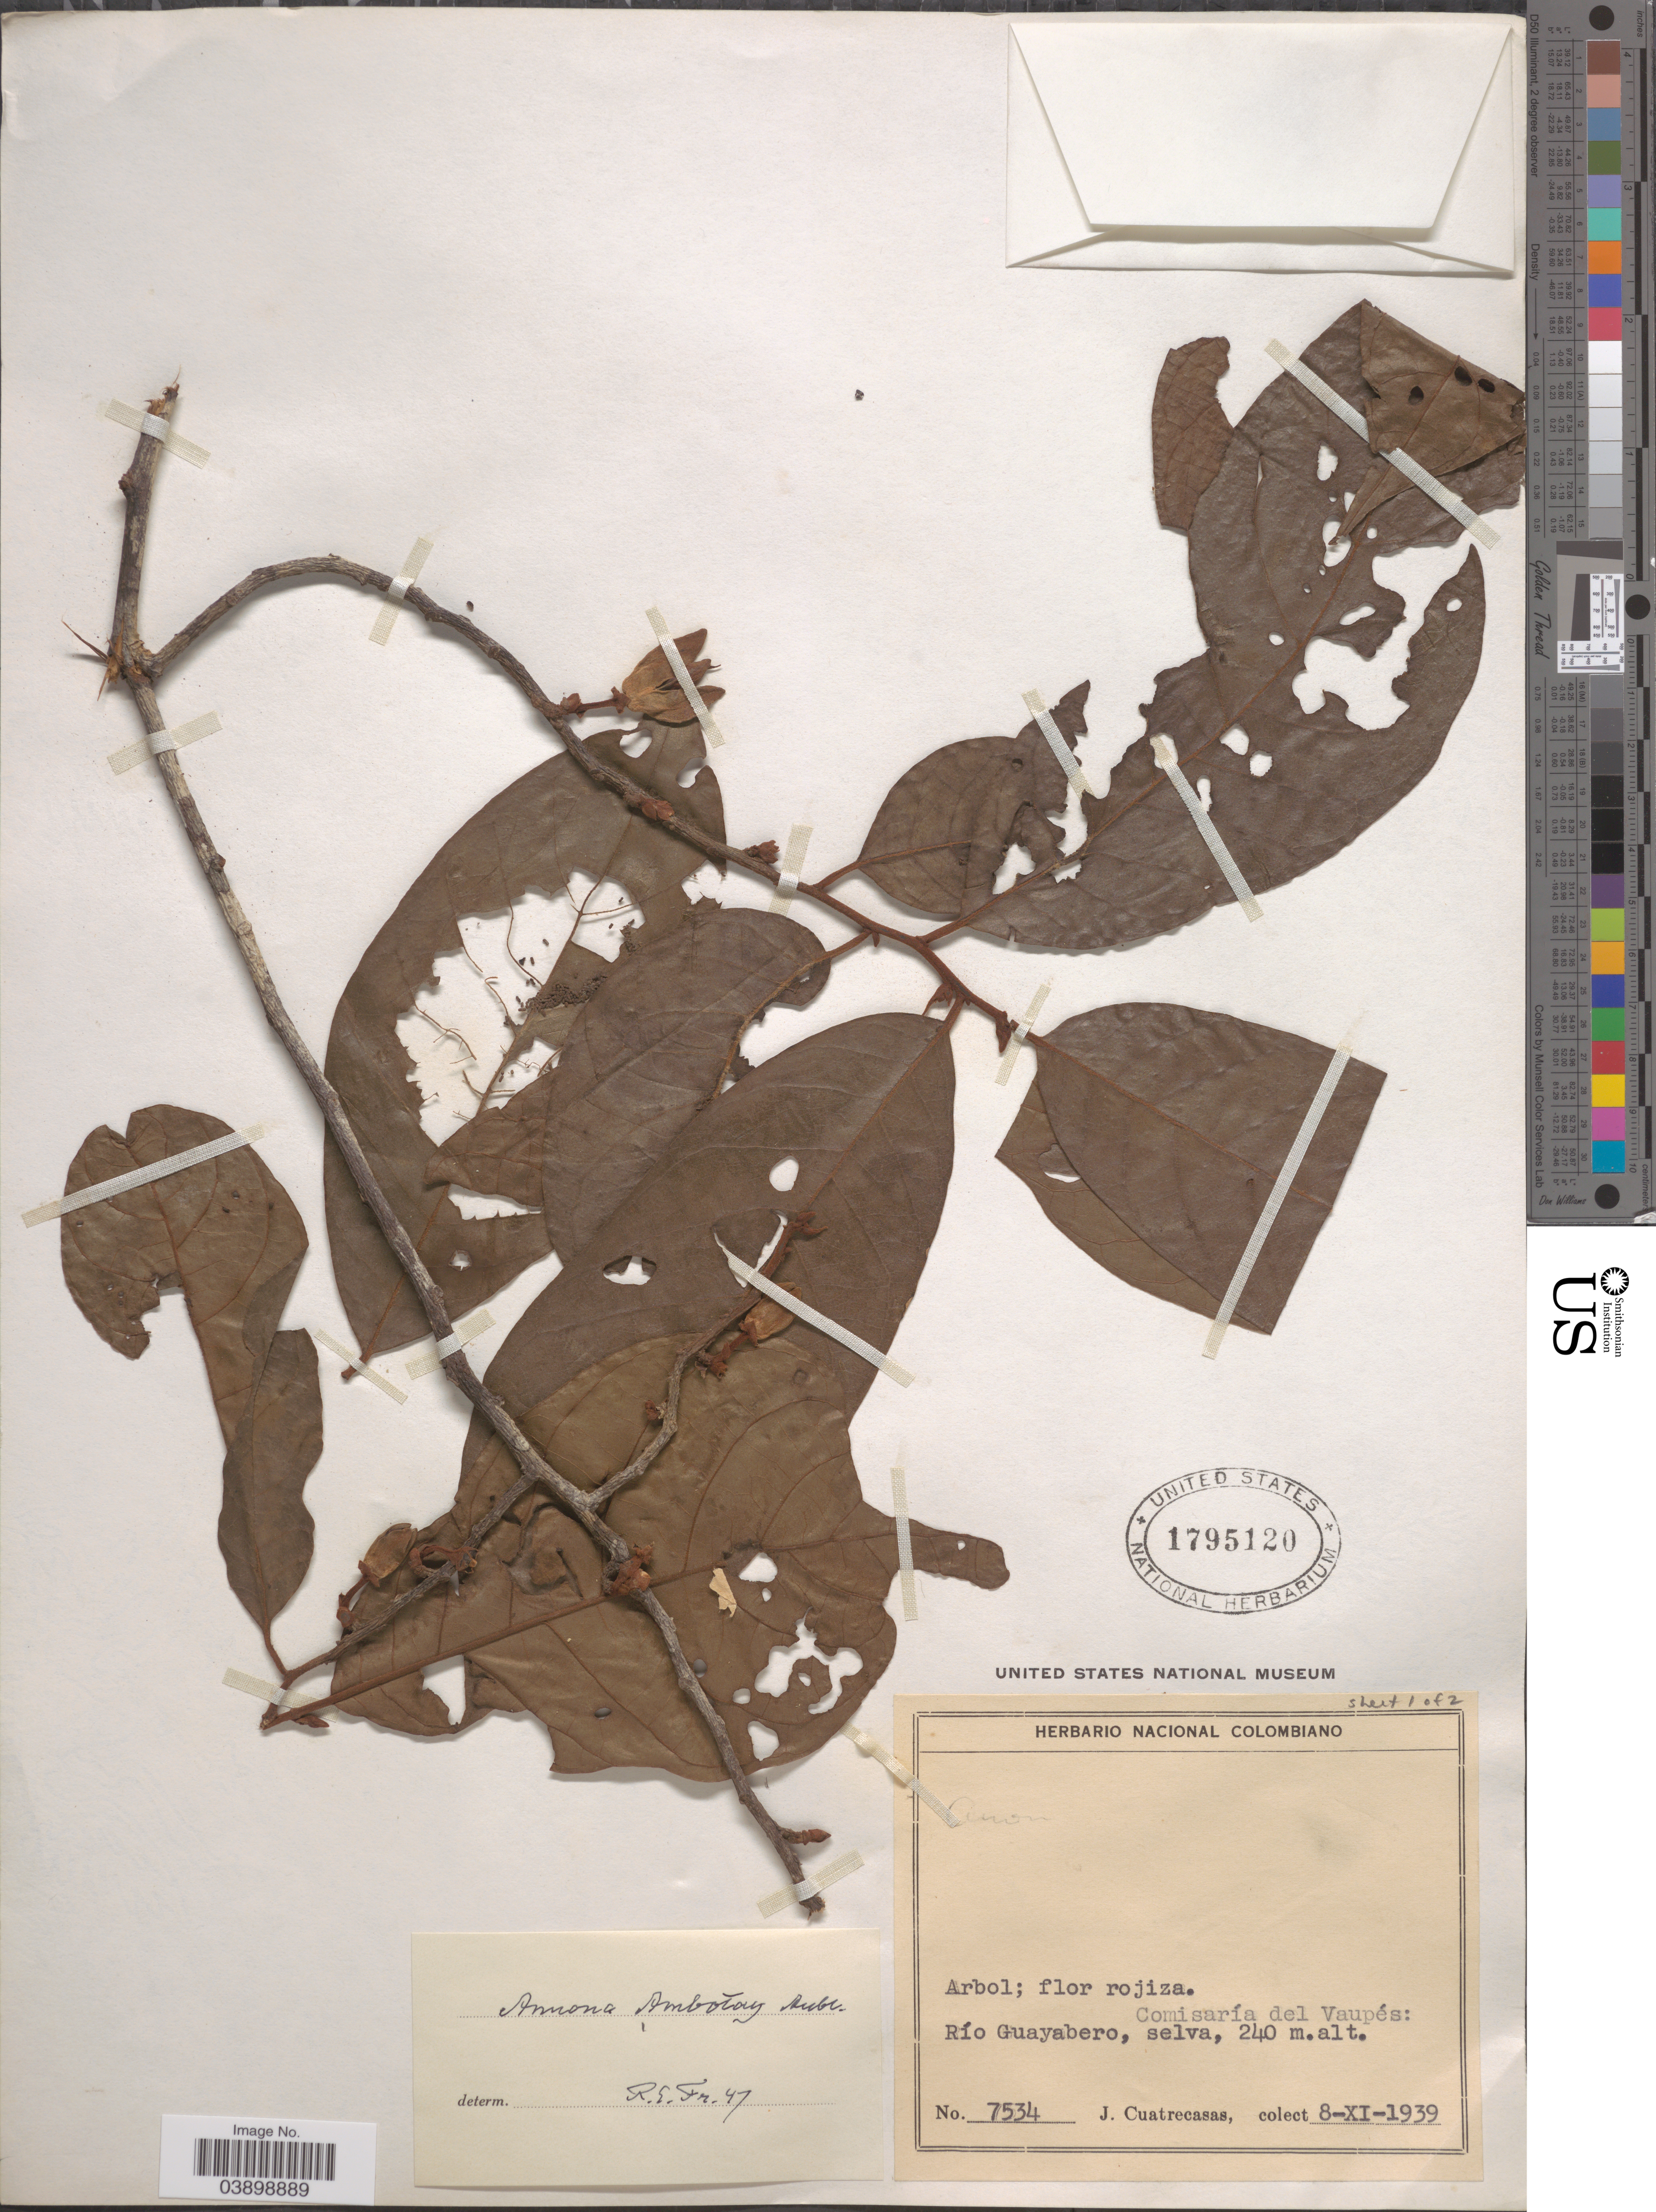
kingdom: Plantae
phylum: Tracheophyta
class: Magnoliopsida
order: Magnoliales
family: Annonaceae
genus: Annona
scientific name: Annona ambotay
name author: Aubl.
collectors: J. Cuatrecasas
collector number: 7534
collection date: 1939-11-08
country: Colombia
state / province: Vaupés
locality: Comisaría del Vaupés: Río Guayabero.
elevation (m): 240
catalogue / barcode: US 1795120